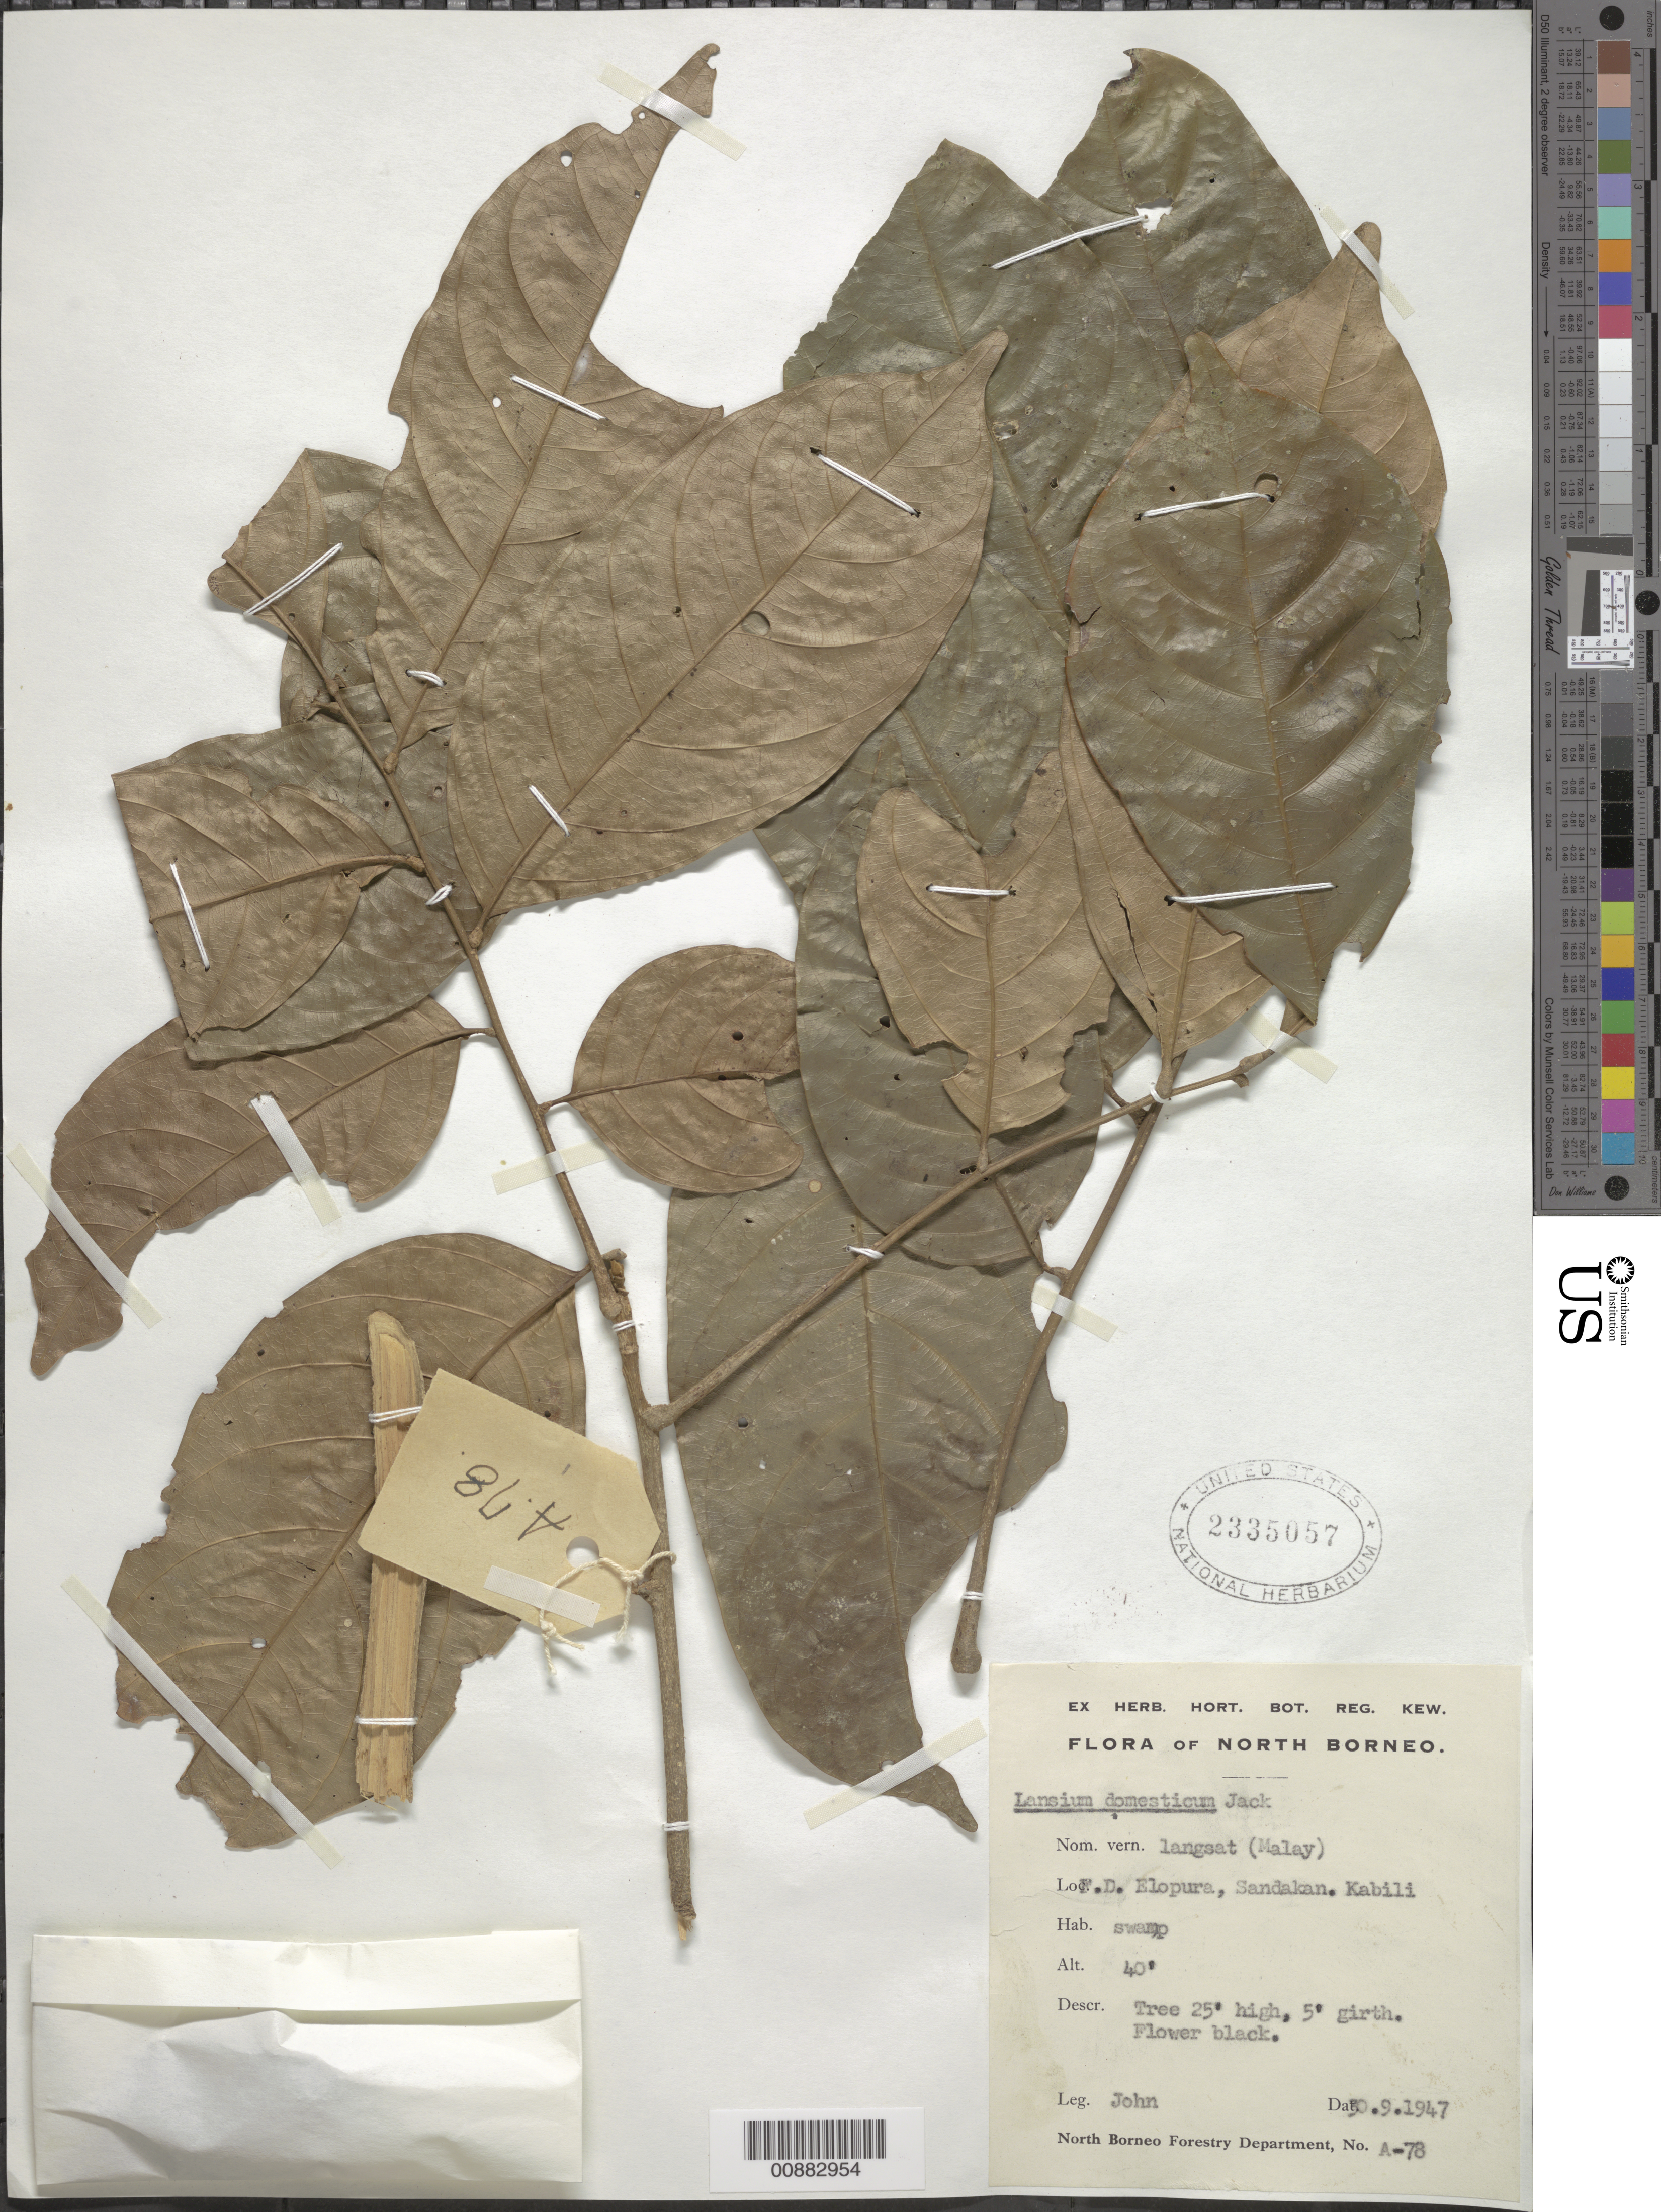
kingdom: Plantae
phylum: Tracheophyta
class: Magnoliopsida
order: Sapindales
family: Meliaceae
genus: Lansium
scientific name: Lansium domesticum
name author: Corrêa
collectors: D. P. Abbott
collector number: A 78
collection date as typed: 30 Sep 1947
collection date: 1947-09-30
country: Malaysia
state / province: Sabah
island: Borneo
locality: F.D. Elopura, Sandakan, Kabili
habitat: Swamp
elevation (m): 40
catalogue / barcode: US 2335057